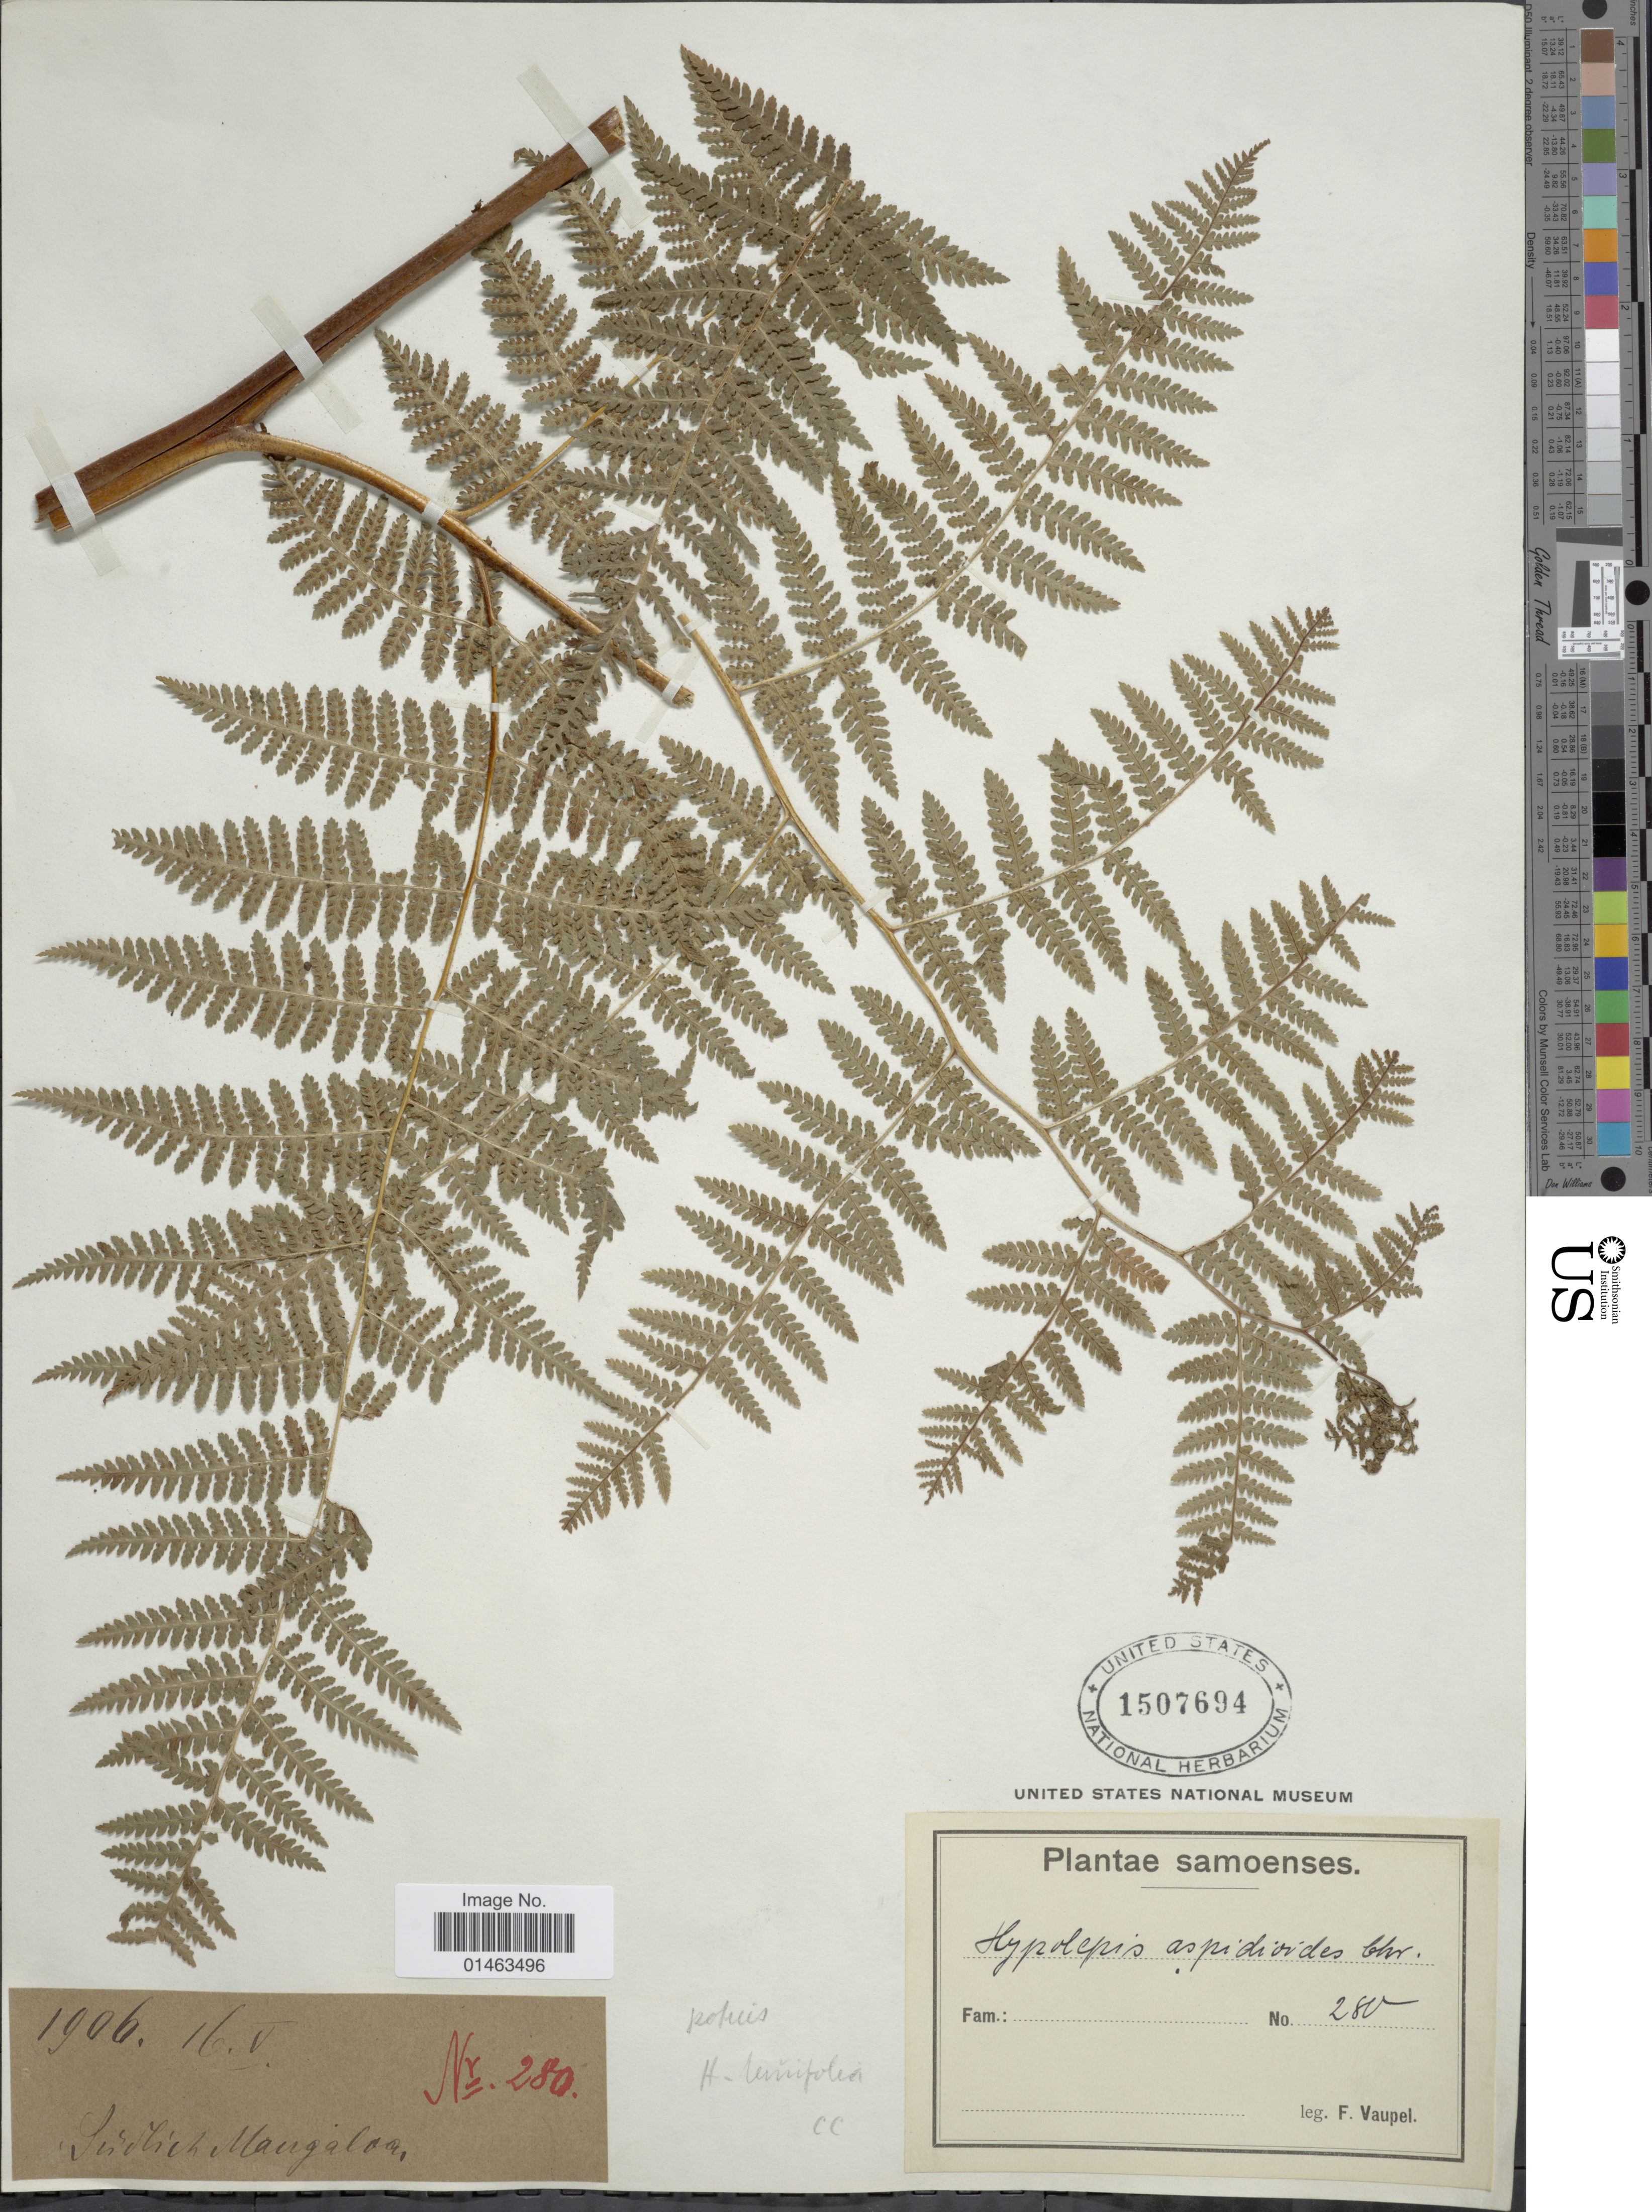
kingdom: Plantae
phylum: Tracheophyta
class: Polypodiopsida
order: Polypodiales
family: Dennstaedtiaceae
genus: Hypolepis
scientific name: Hypolepis tenuifolia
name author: (G. Forst.) Bernh.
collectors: F. Vaupel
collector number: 280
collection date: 1906-05-16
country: Samoa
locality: Südlich Maugaloa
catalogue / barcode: US 1507694